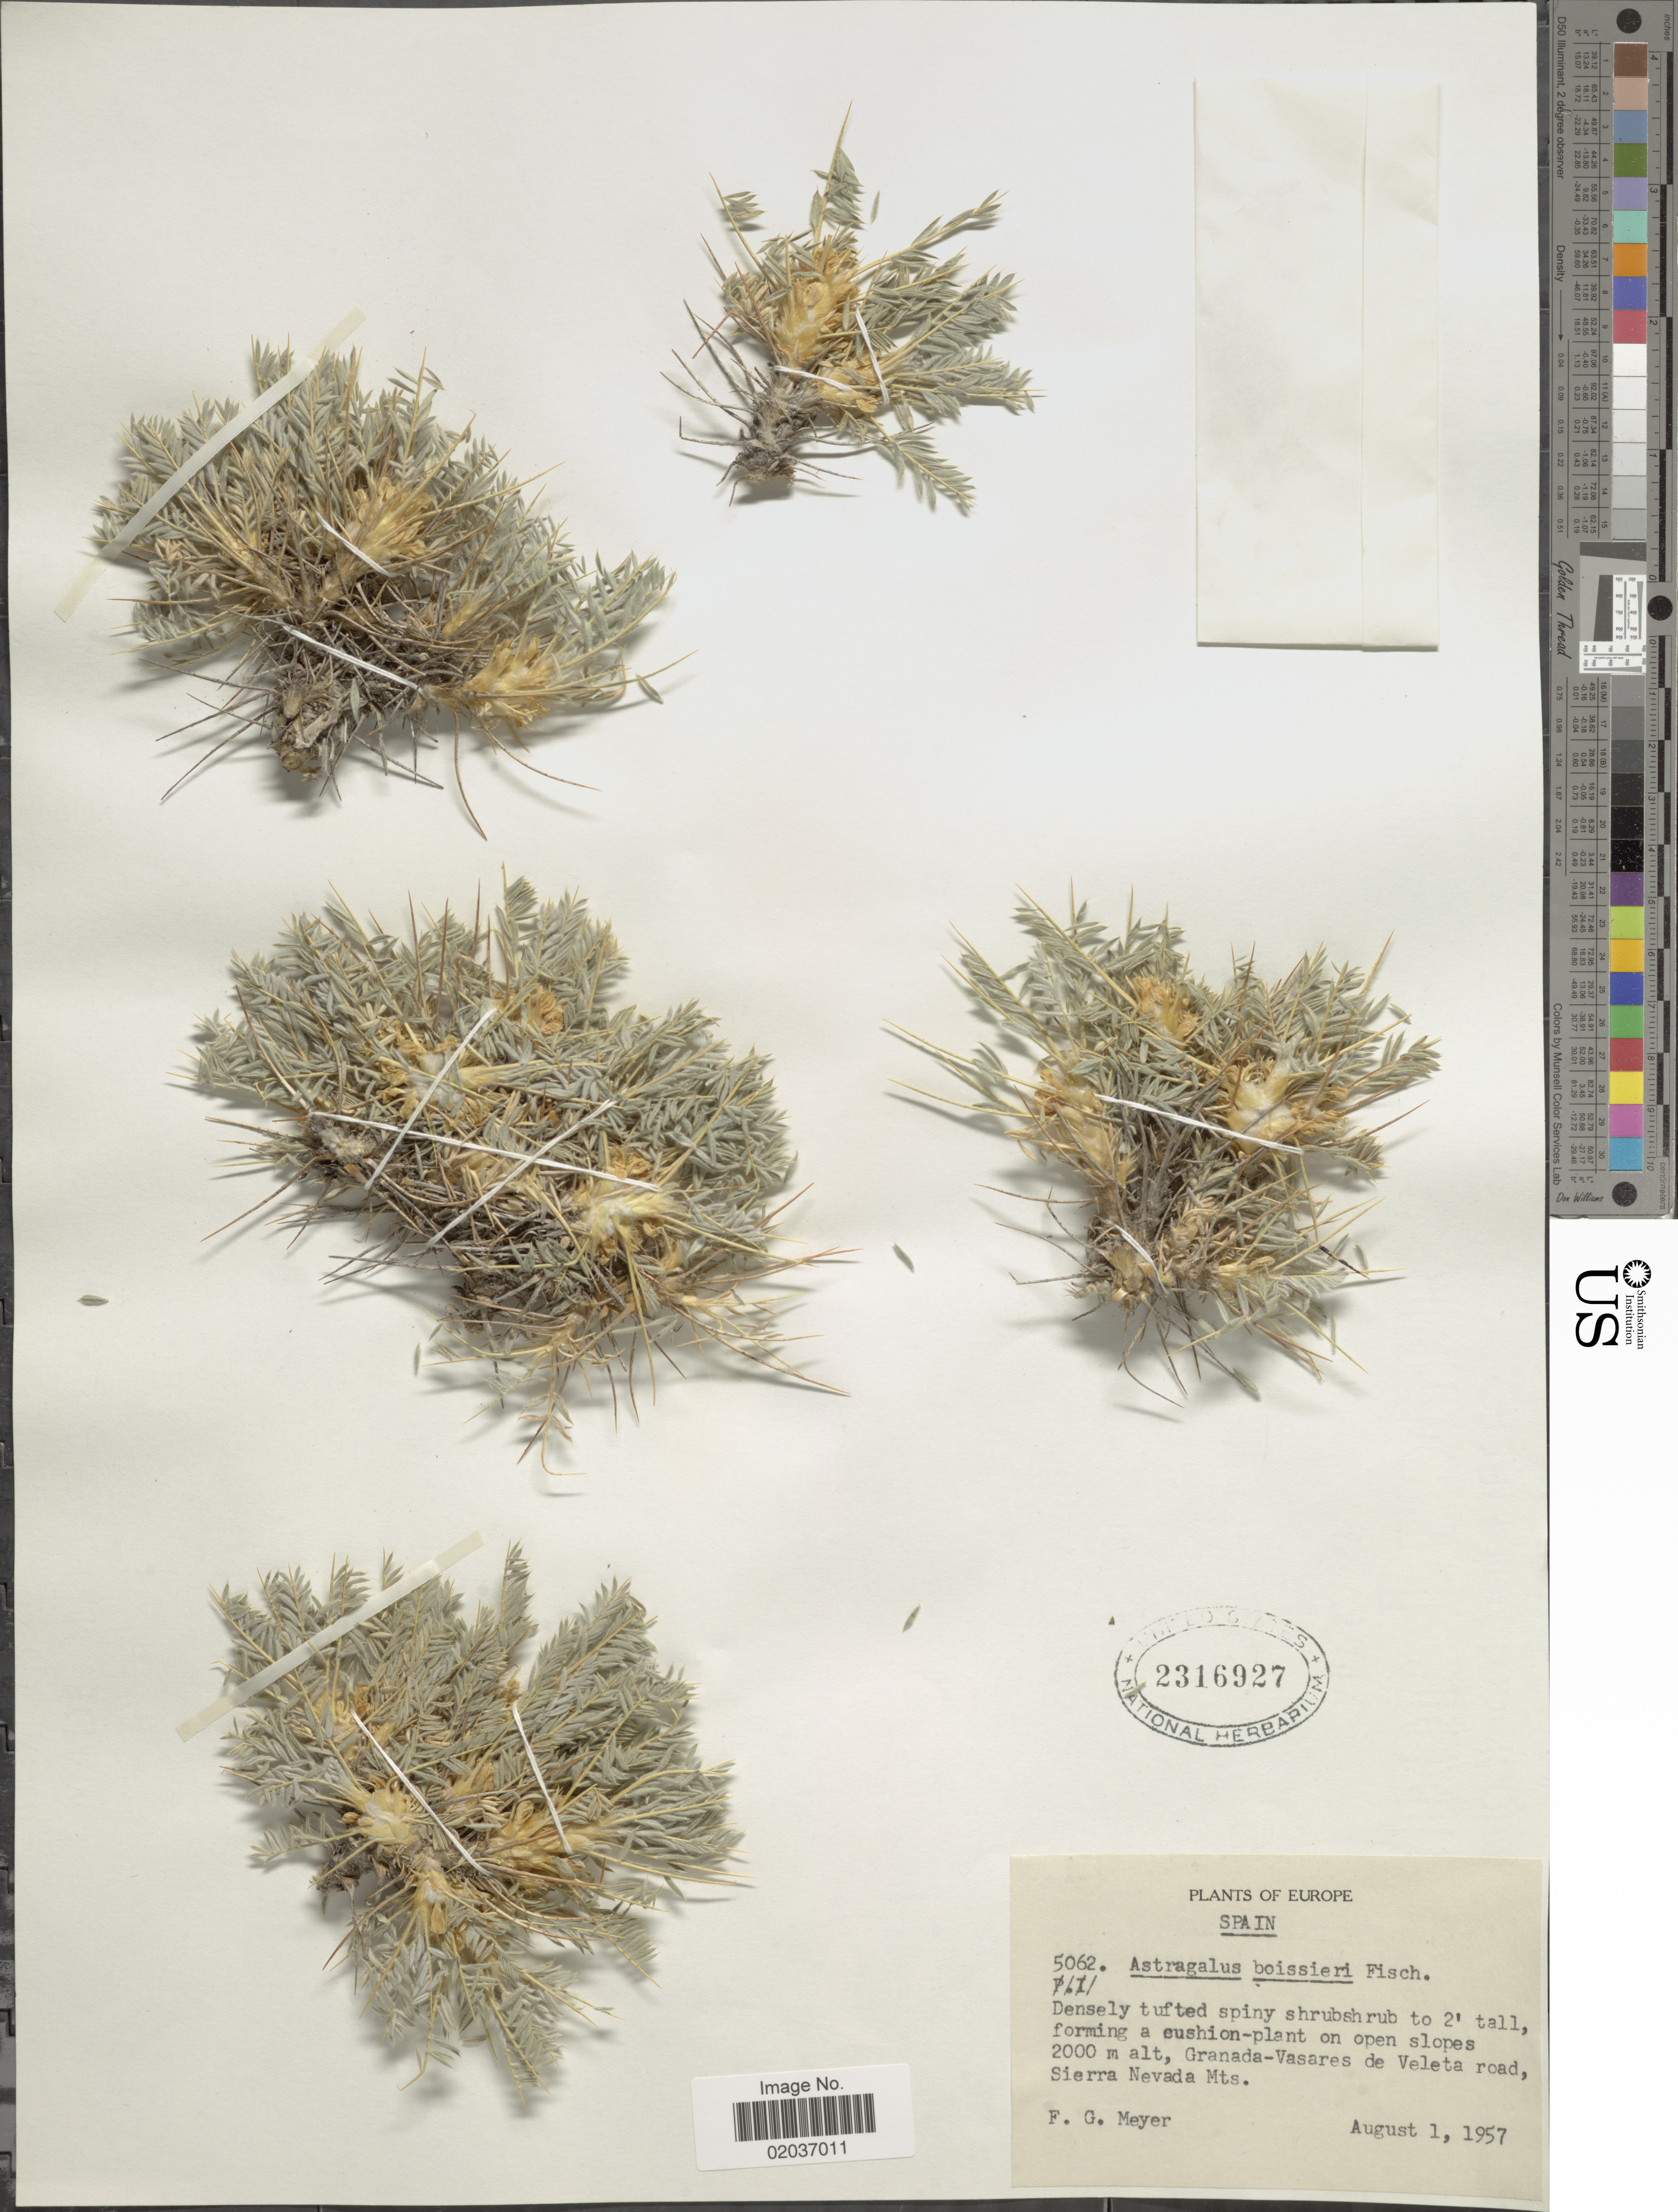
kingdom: Plantae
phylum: Tracheophyta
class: Magnoliopsida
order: Fabales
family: Fabaceae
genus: Astragalus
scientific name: Astragalus boissieri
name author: Fisch.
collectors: F. G. Meyer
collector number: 5062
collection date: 1957-08-01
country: Spain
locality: Granada-Vasares de Veleta road, Sierra Nevada Mts.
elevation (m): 2000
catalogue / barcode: US 2316927